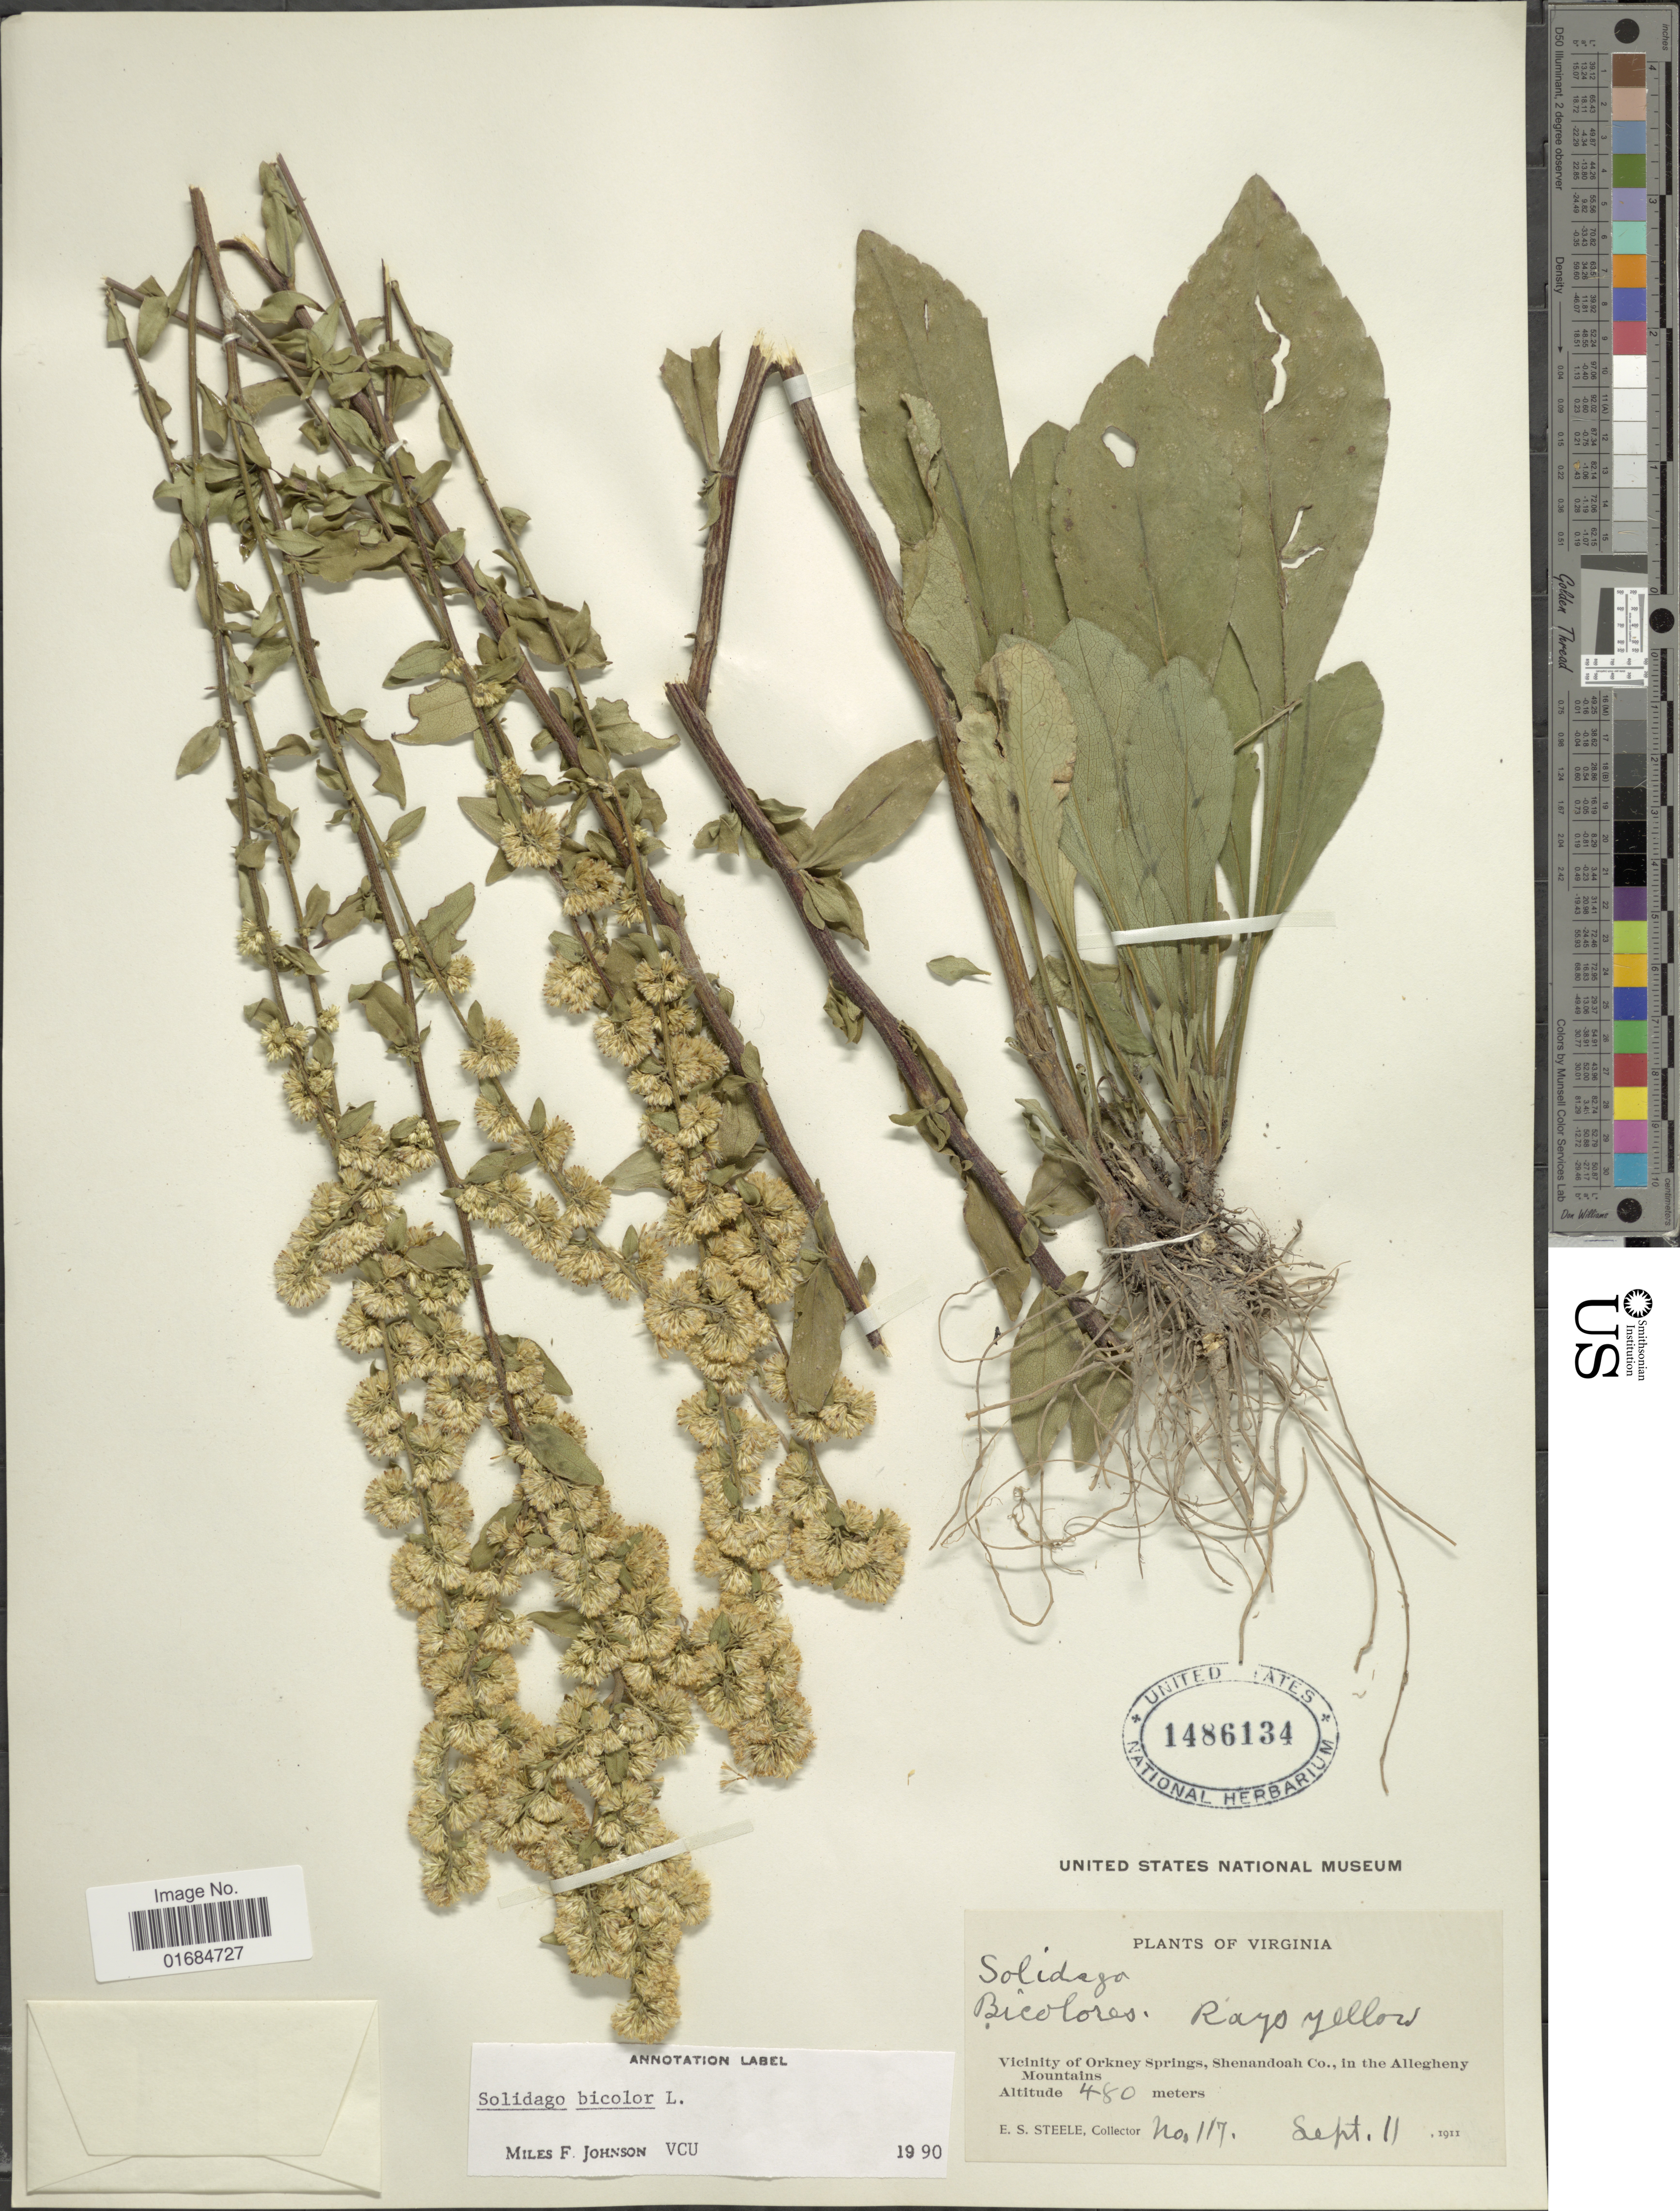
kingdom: Plantae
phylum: Tracheophyta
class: Magnoliopsida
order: Asterales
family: Asteraceae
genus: Solidago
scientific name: Solidago bicolor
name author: L.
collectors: E. Steele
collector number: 117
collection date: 1911-09-11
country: United States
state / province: Virginia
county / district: Shenandoah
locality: Vicinity of Orkney Springs, Shenandoah Co., in the Allegheny Mountains.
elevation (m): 480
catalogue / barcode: US 1486134